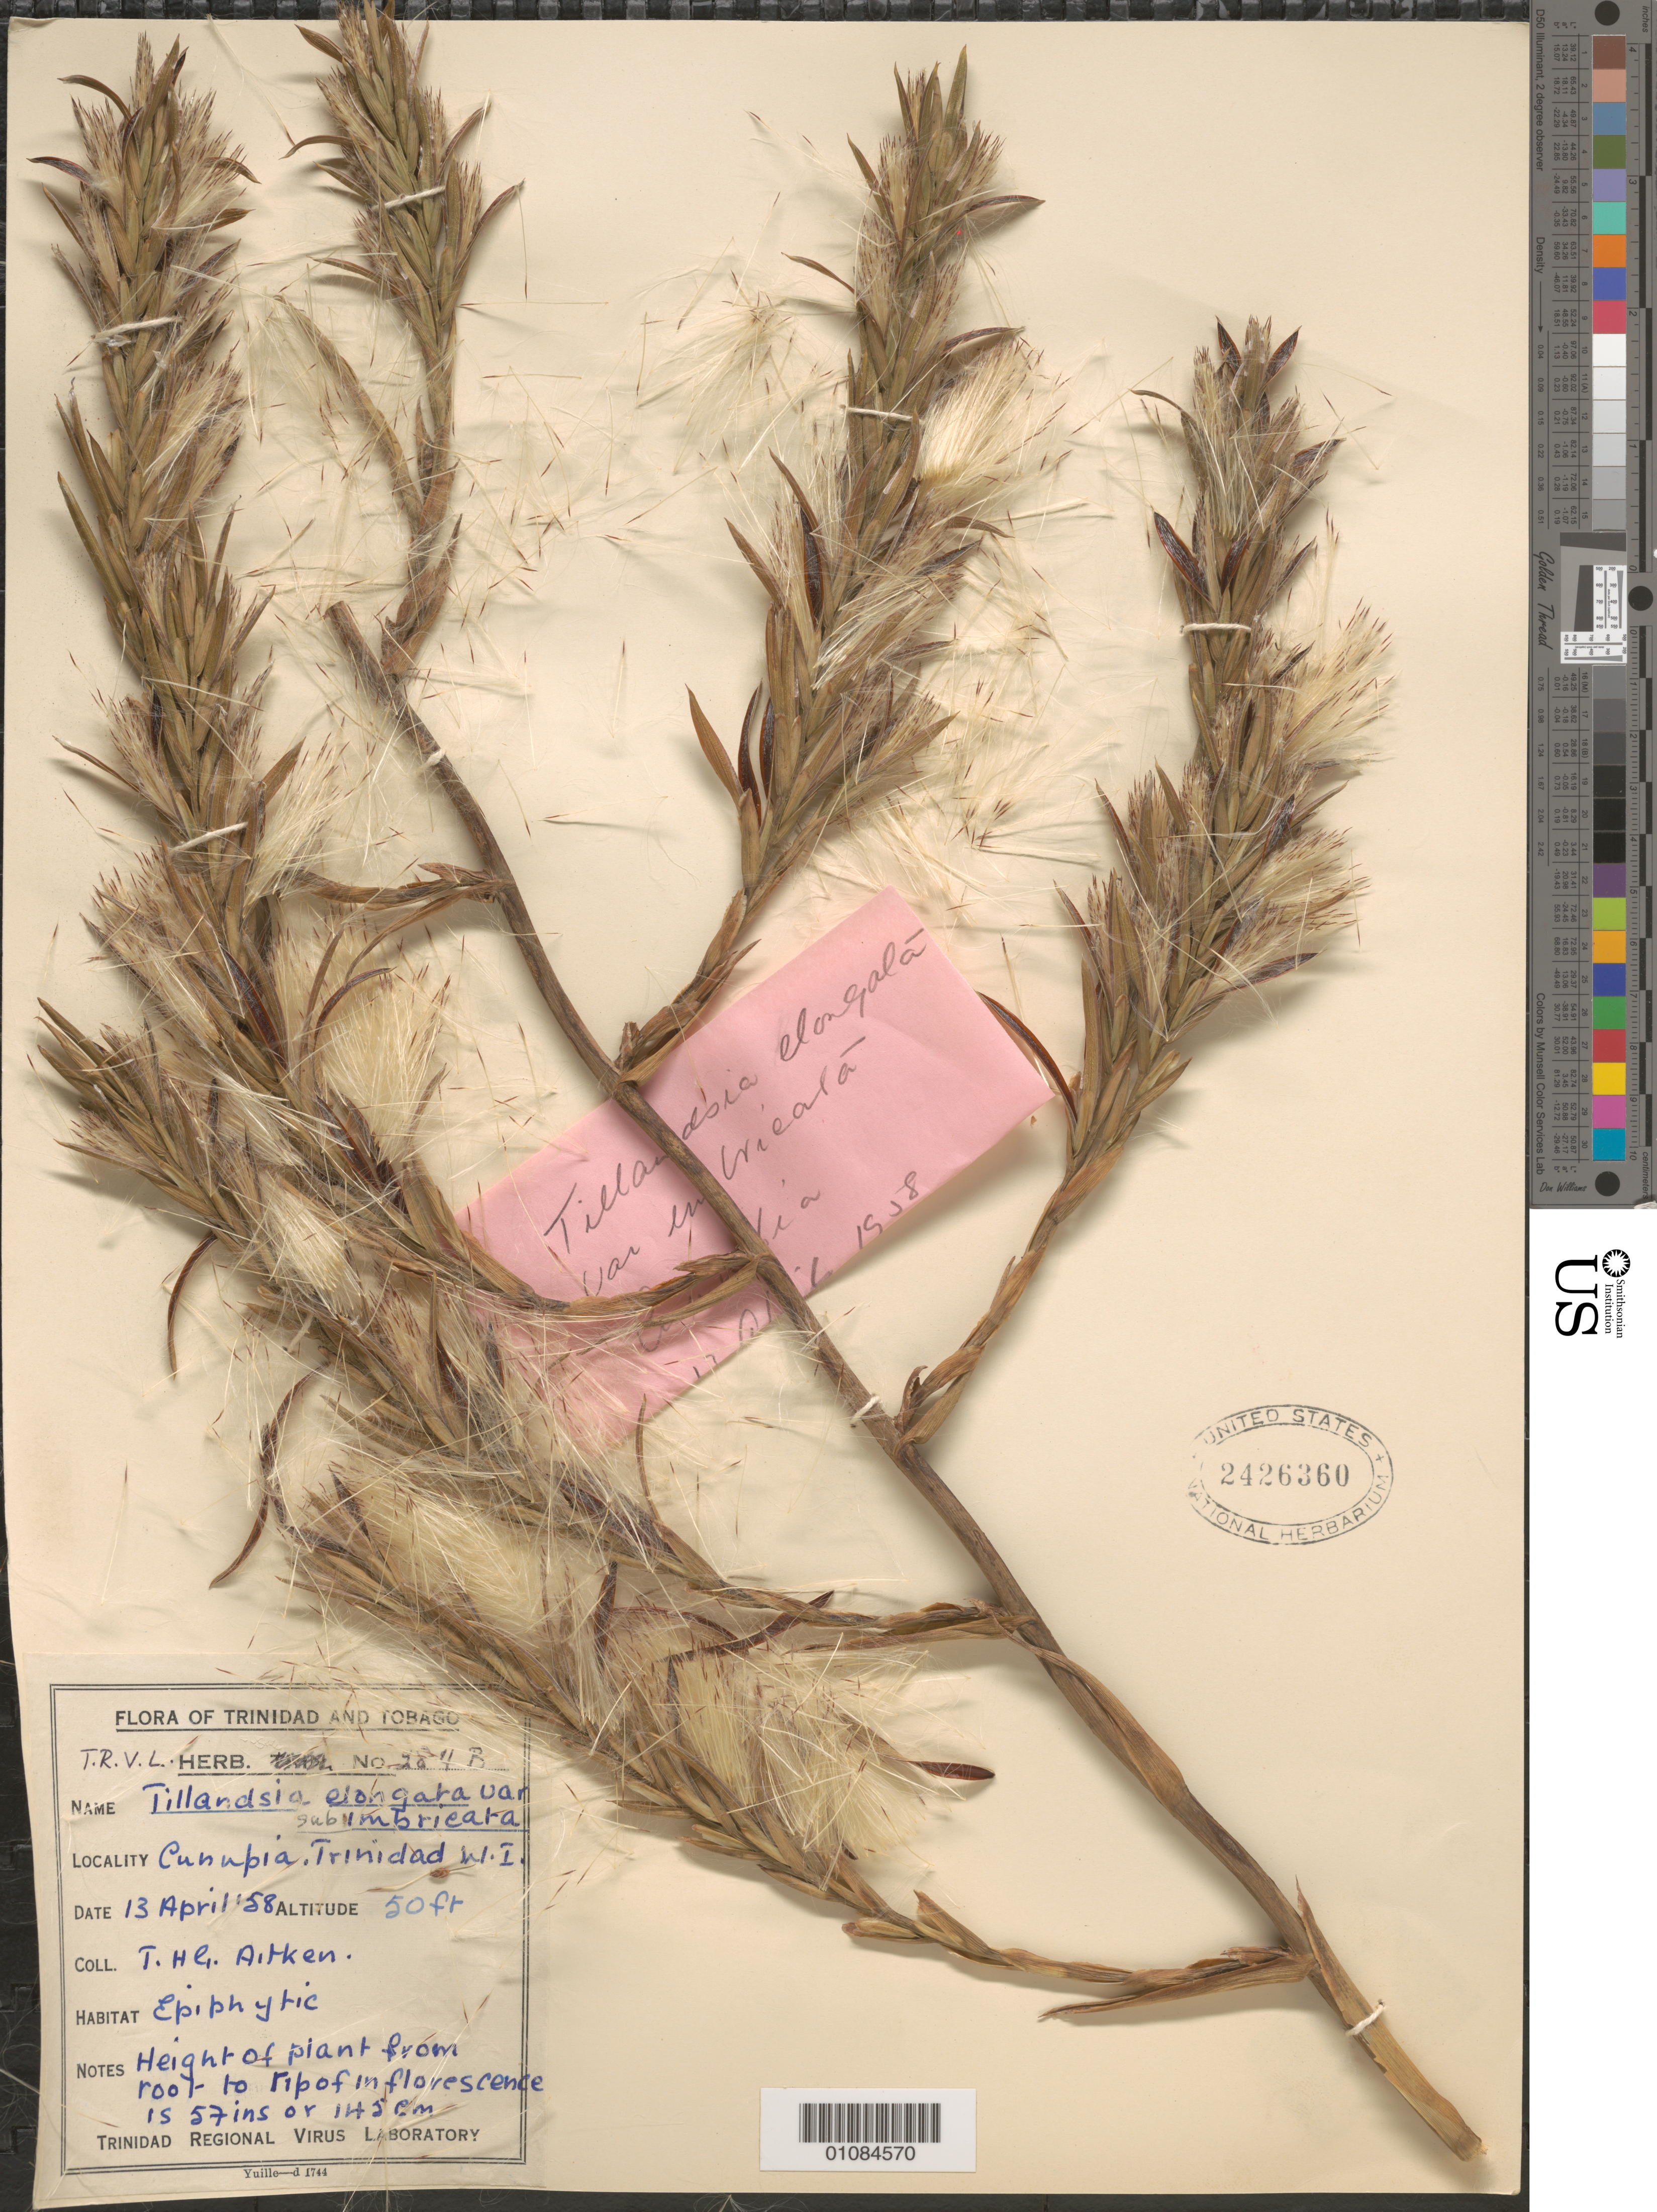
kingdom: Plantae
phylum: Tracheophyta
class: Liliopsida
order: Poales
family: Bromeliaceae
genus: Tillandsia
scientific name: Tillandsia elongata var. subimbricata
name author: (Baker) L.B. Sm.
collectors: T. Aitken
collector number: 284B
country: Trinidad and Tobago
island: Trinidad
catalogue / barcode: US 2426360